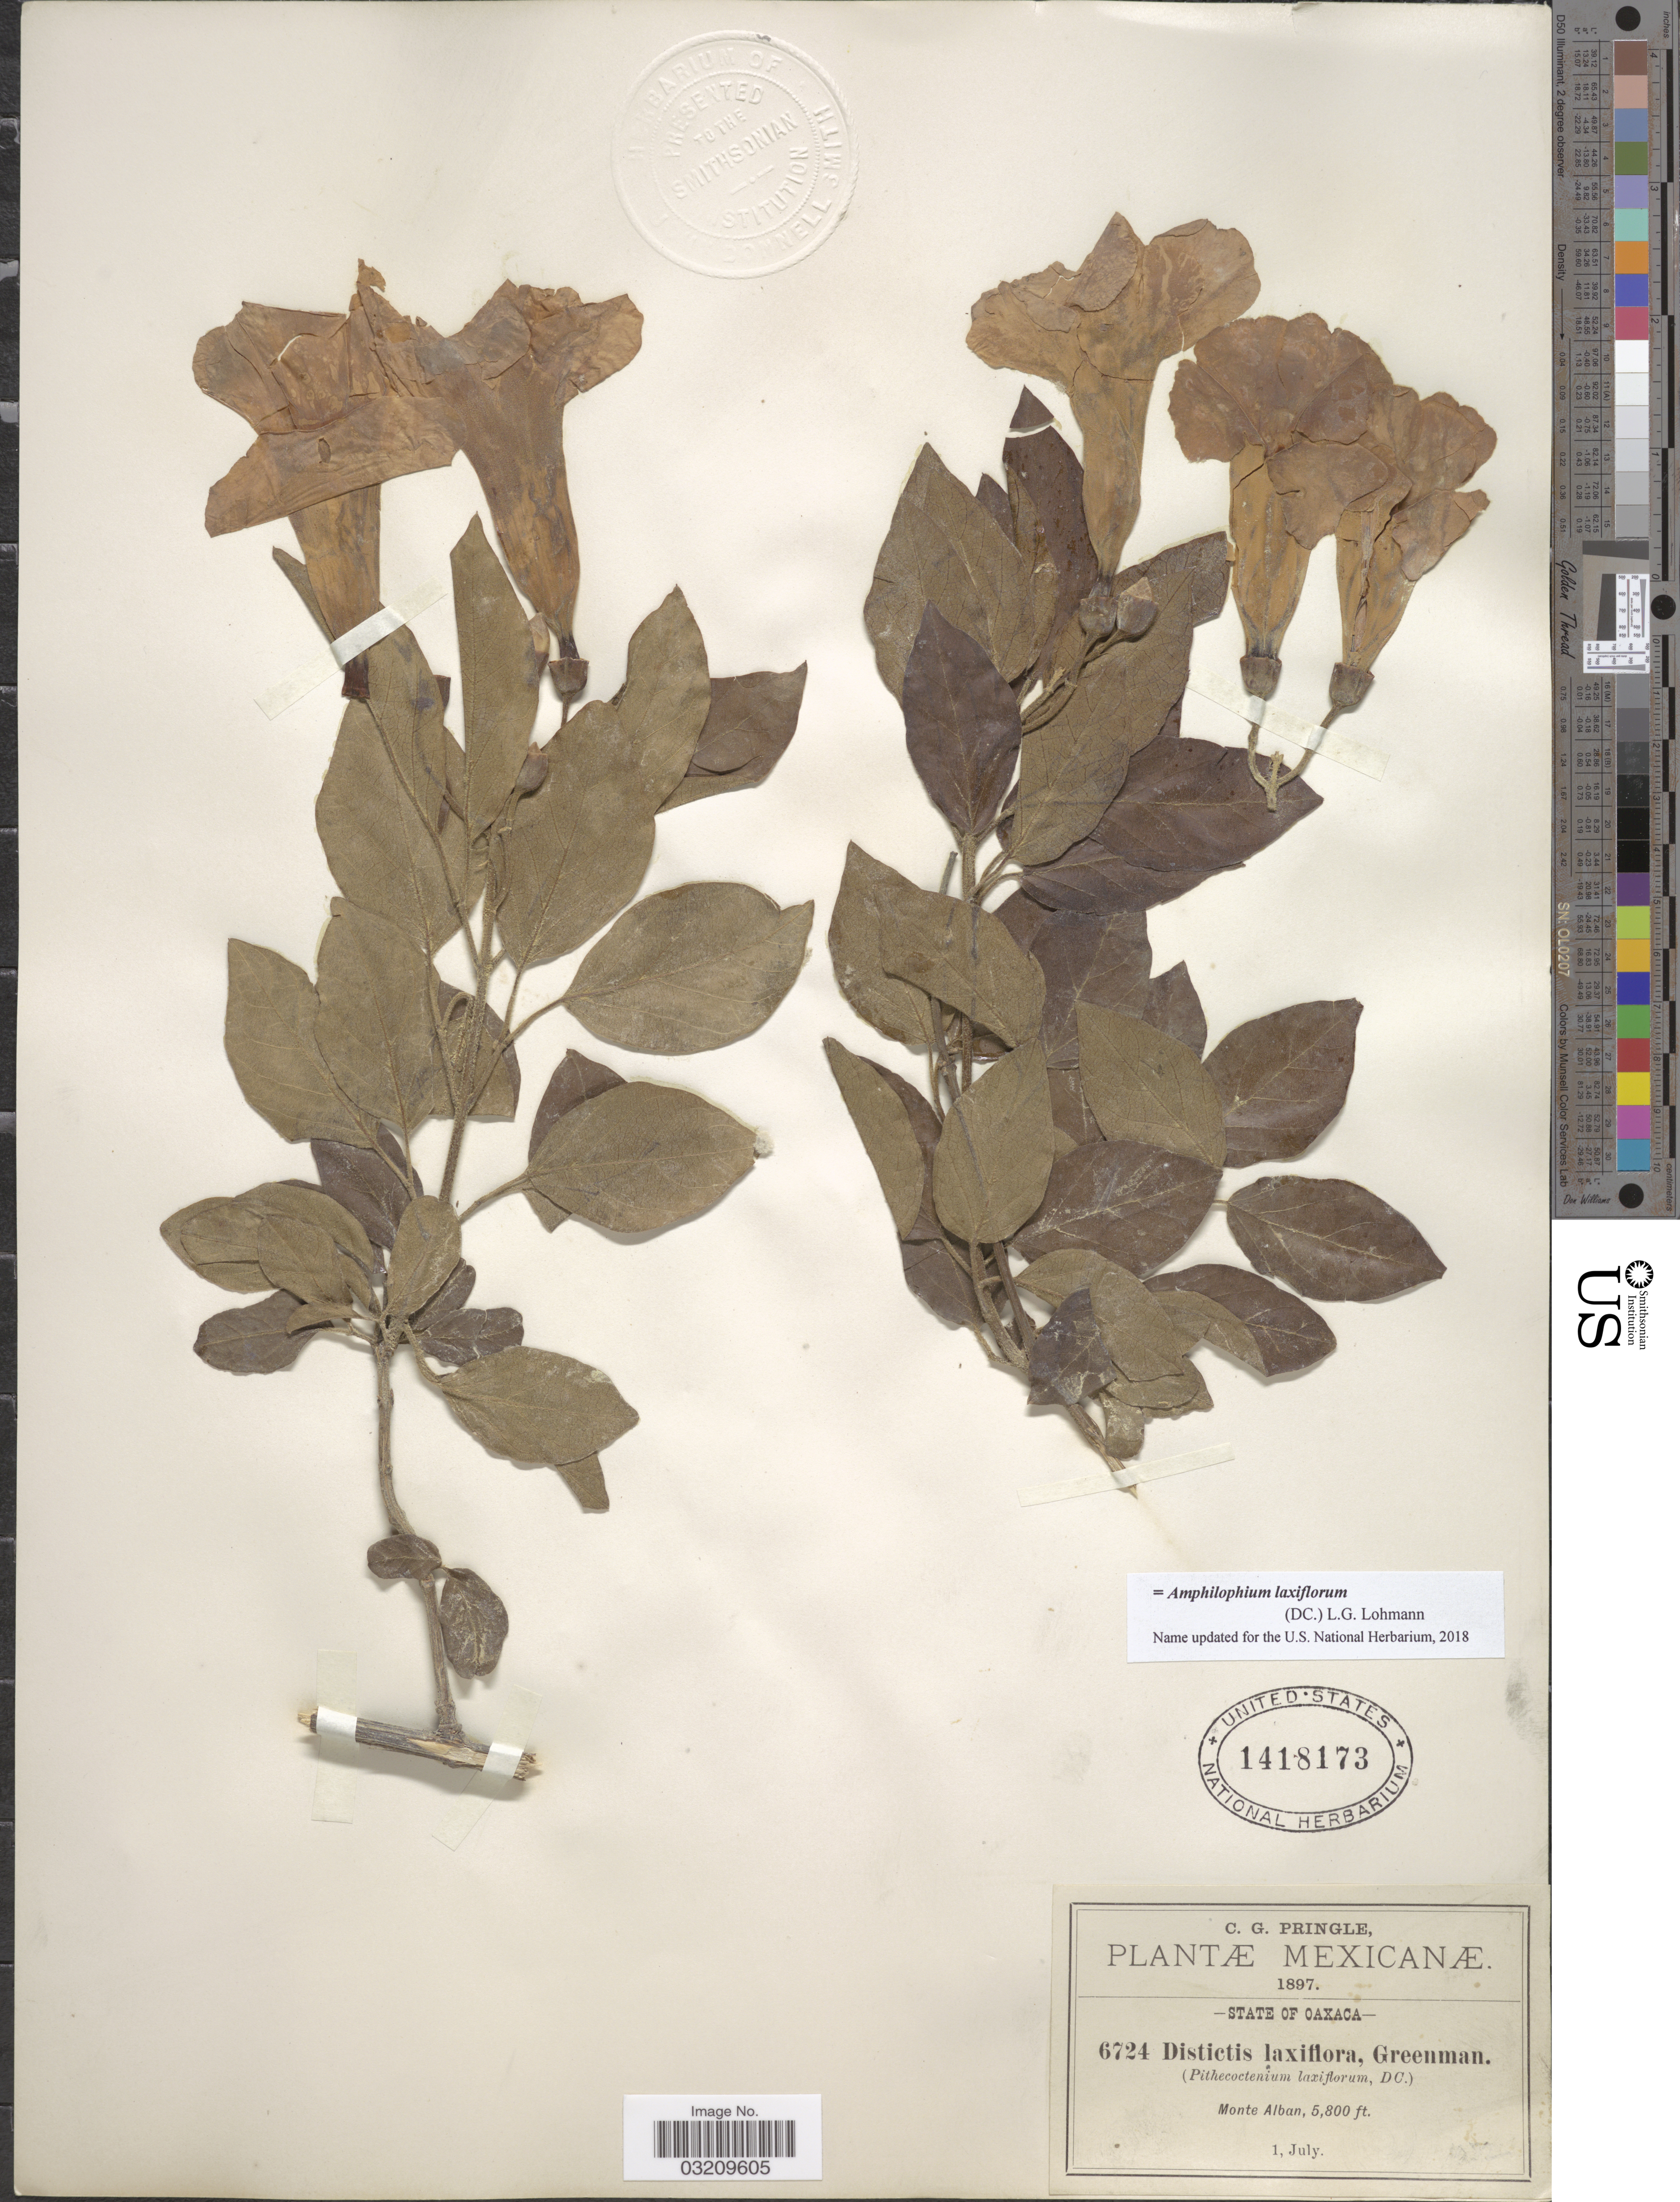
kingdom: Plantae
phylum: Tracheophyta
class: Magnoliopsida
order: Lamiales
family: Bignoniaceae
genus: Amphilophium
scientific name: Amphilophium laxiflorum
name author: (DC.) L.G. Lohmann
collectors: C. G. Pringle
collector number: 6724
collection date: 1897-07-01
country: Mexico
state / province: Oaxaca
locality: Monte Alban.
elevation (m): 1768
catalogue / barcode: US 1418173